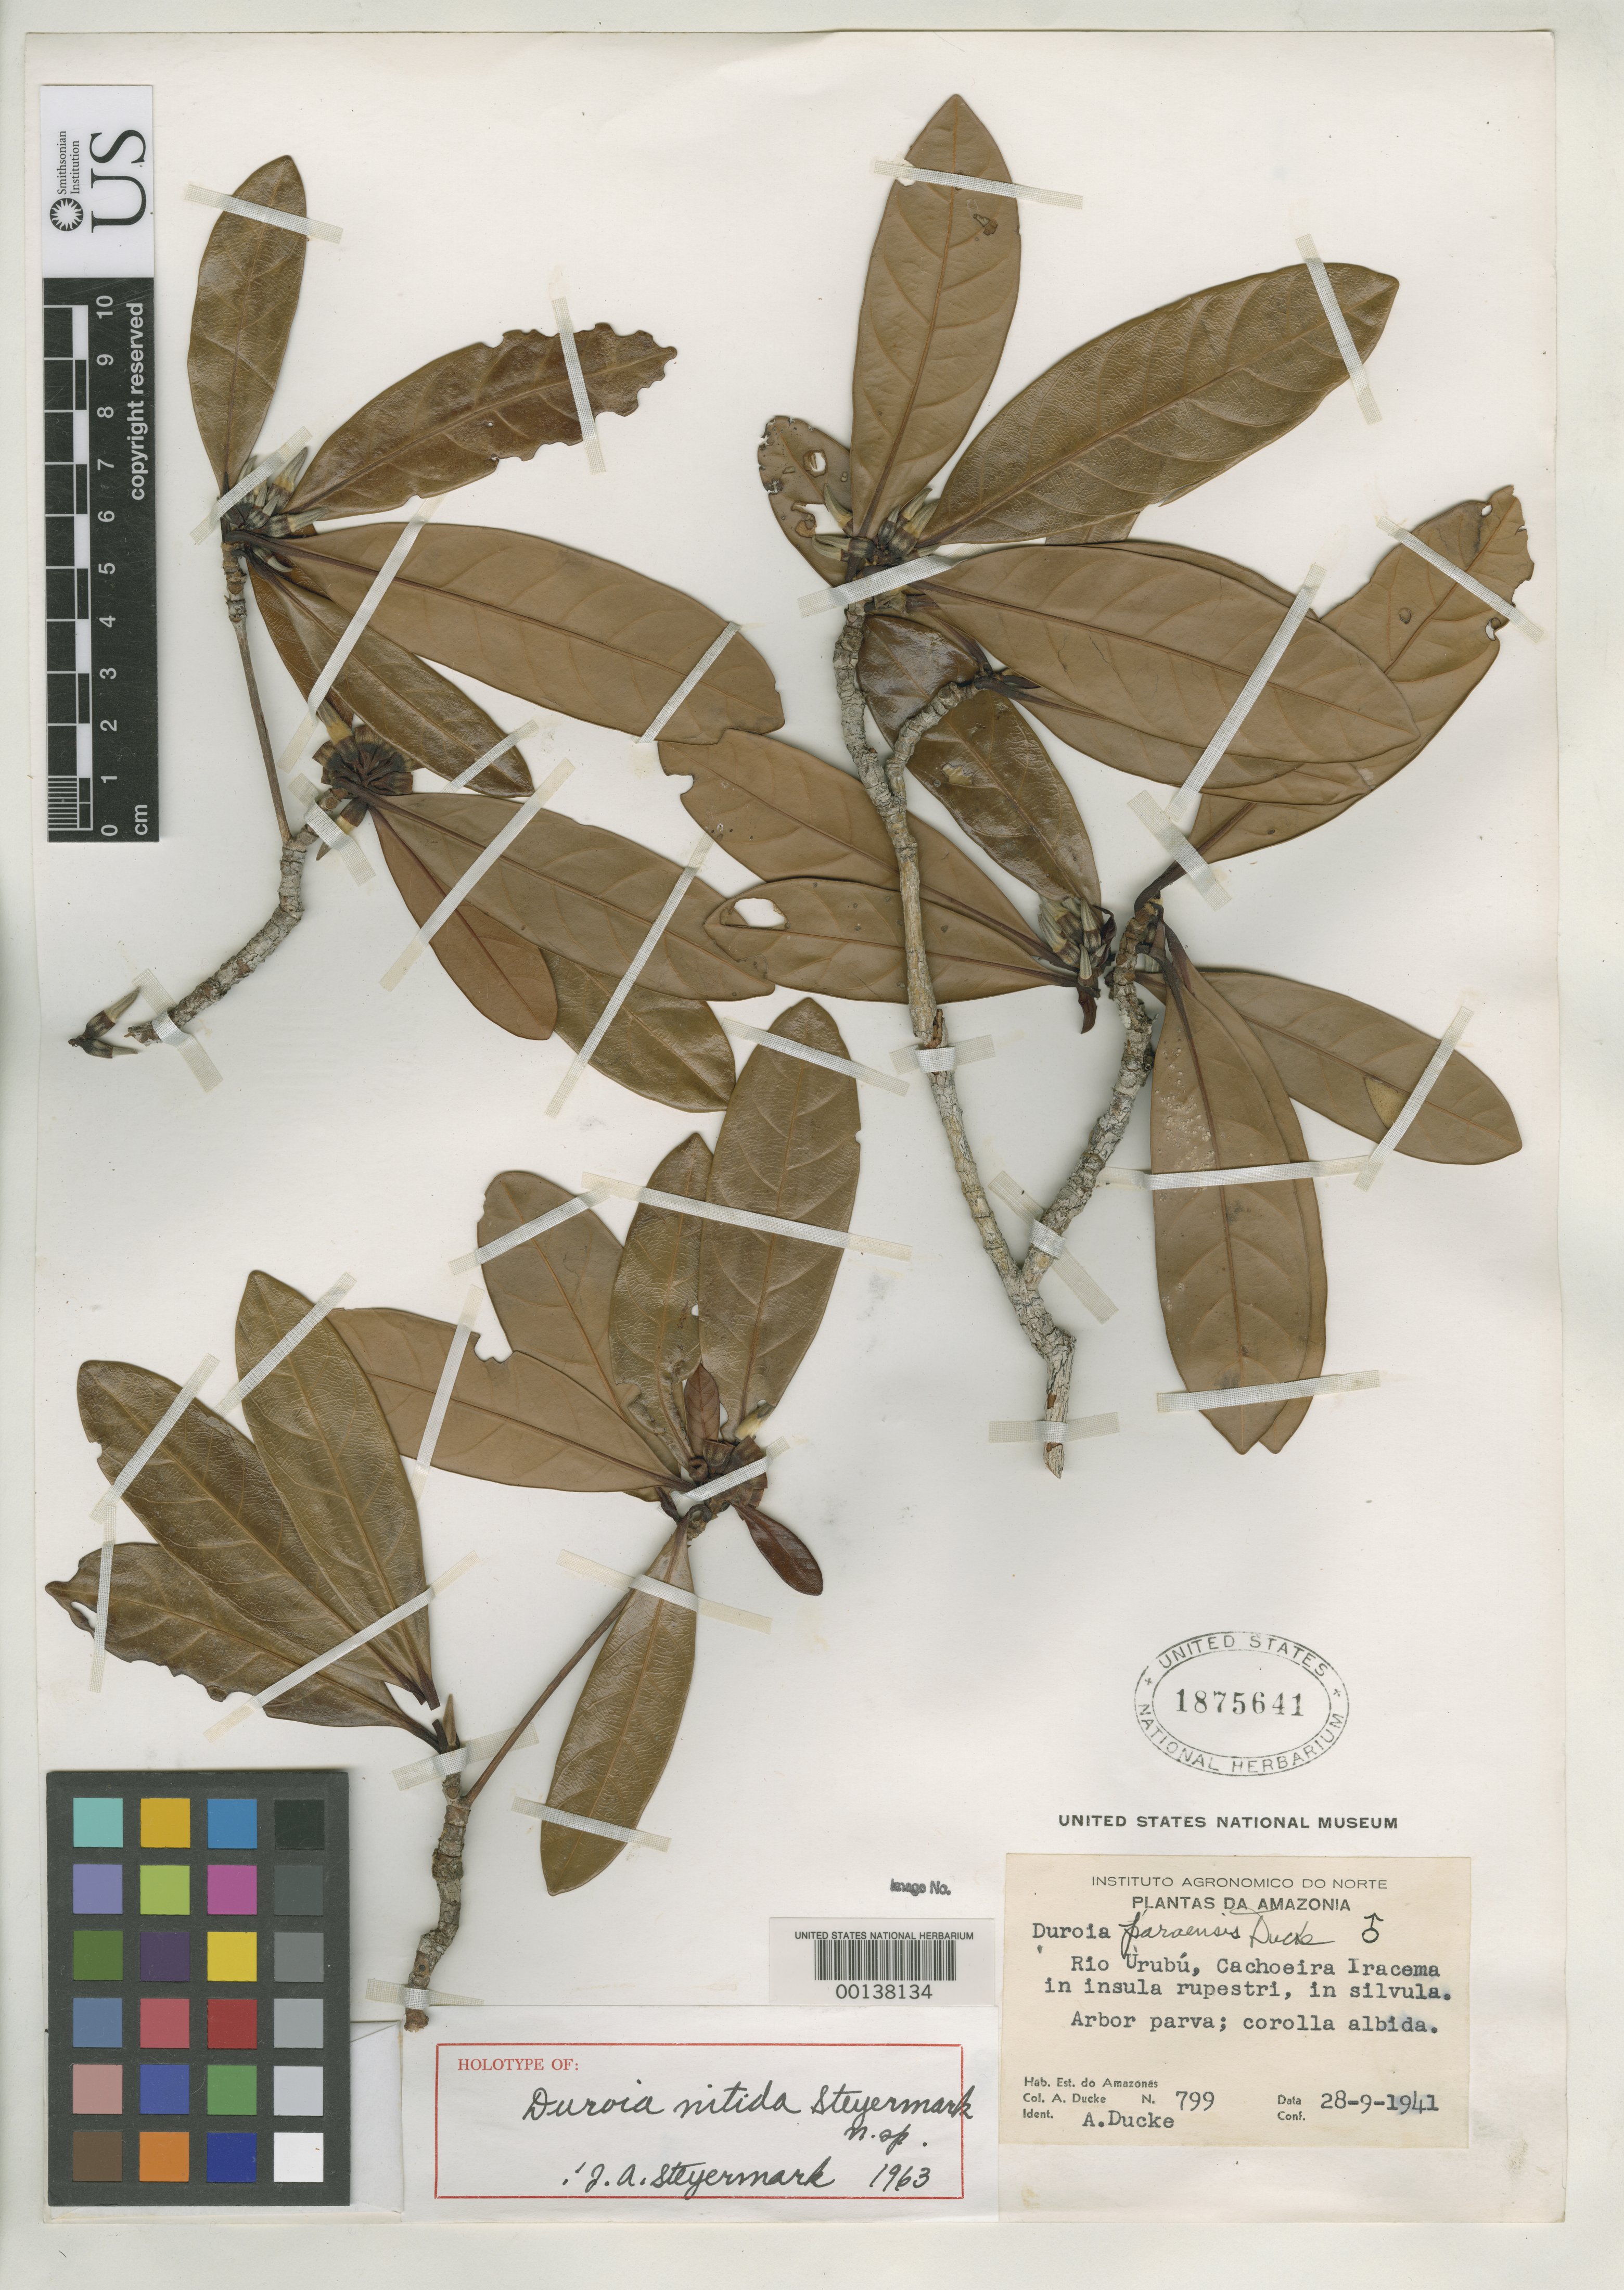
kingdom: Plantae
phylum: Tracheophyta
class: Magnoliopsida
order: Gentianales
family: Rubiaceae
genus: Duroia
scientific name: Duroia nitida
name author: Steyerm.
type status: Holotype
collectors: A. Ducke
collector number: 799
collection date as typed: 28 Sep 1941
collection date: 1941-09-28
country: Brazil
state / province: Amazonas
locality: Rio Urubu.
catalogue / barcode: US 1875641